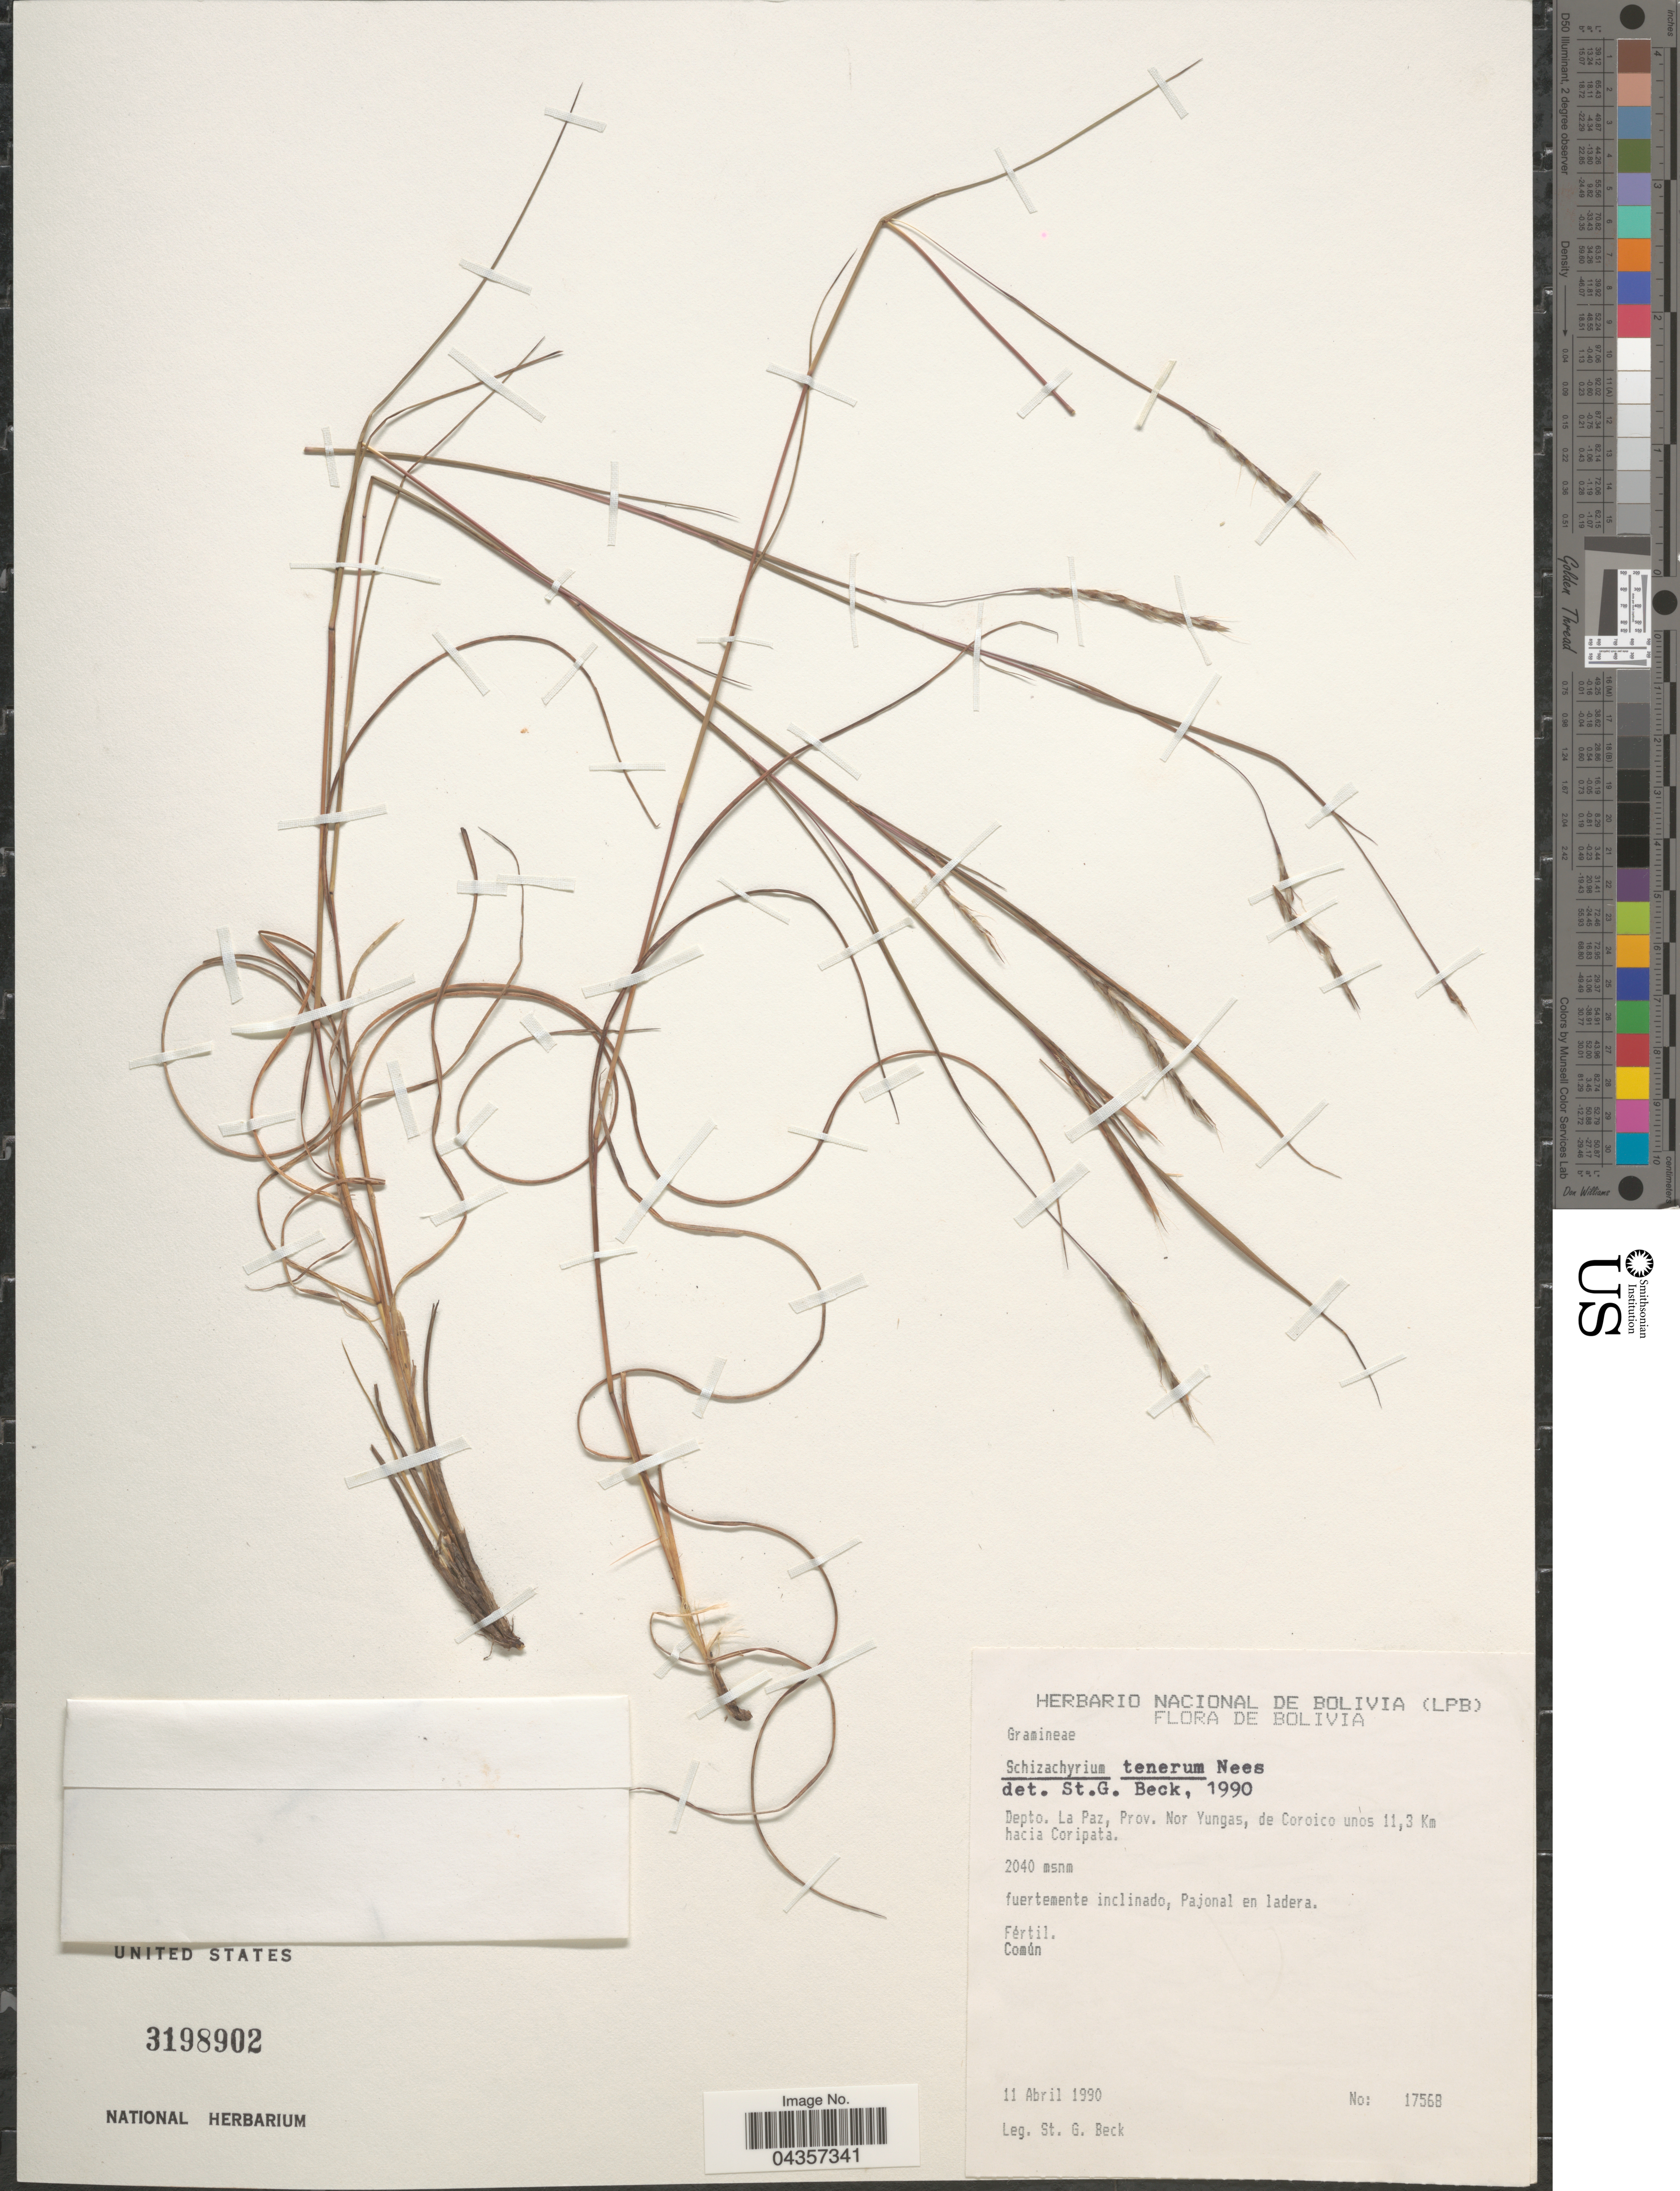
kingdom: Plantae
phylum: Tracheophyta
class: Liliopsida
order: Poales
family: Poaceae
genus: Schizachyrium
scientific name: Schizachyrium tenerum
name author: Nees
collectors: S. G. Beck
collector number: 17568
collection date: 1990-04-11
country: Bolivia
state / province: La Paz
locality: Depto. La Paz, Prov. Nor Yungas, de Coroico unos 11,3 Km hacia Coripata.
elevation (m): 2040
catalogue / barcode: US 3198902